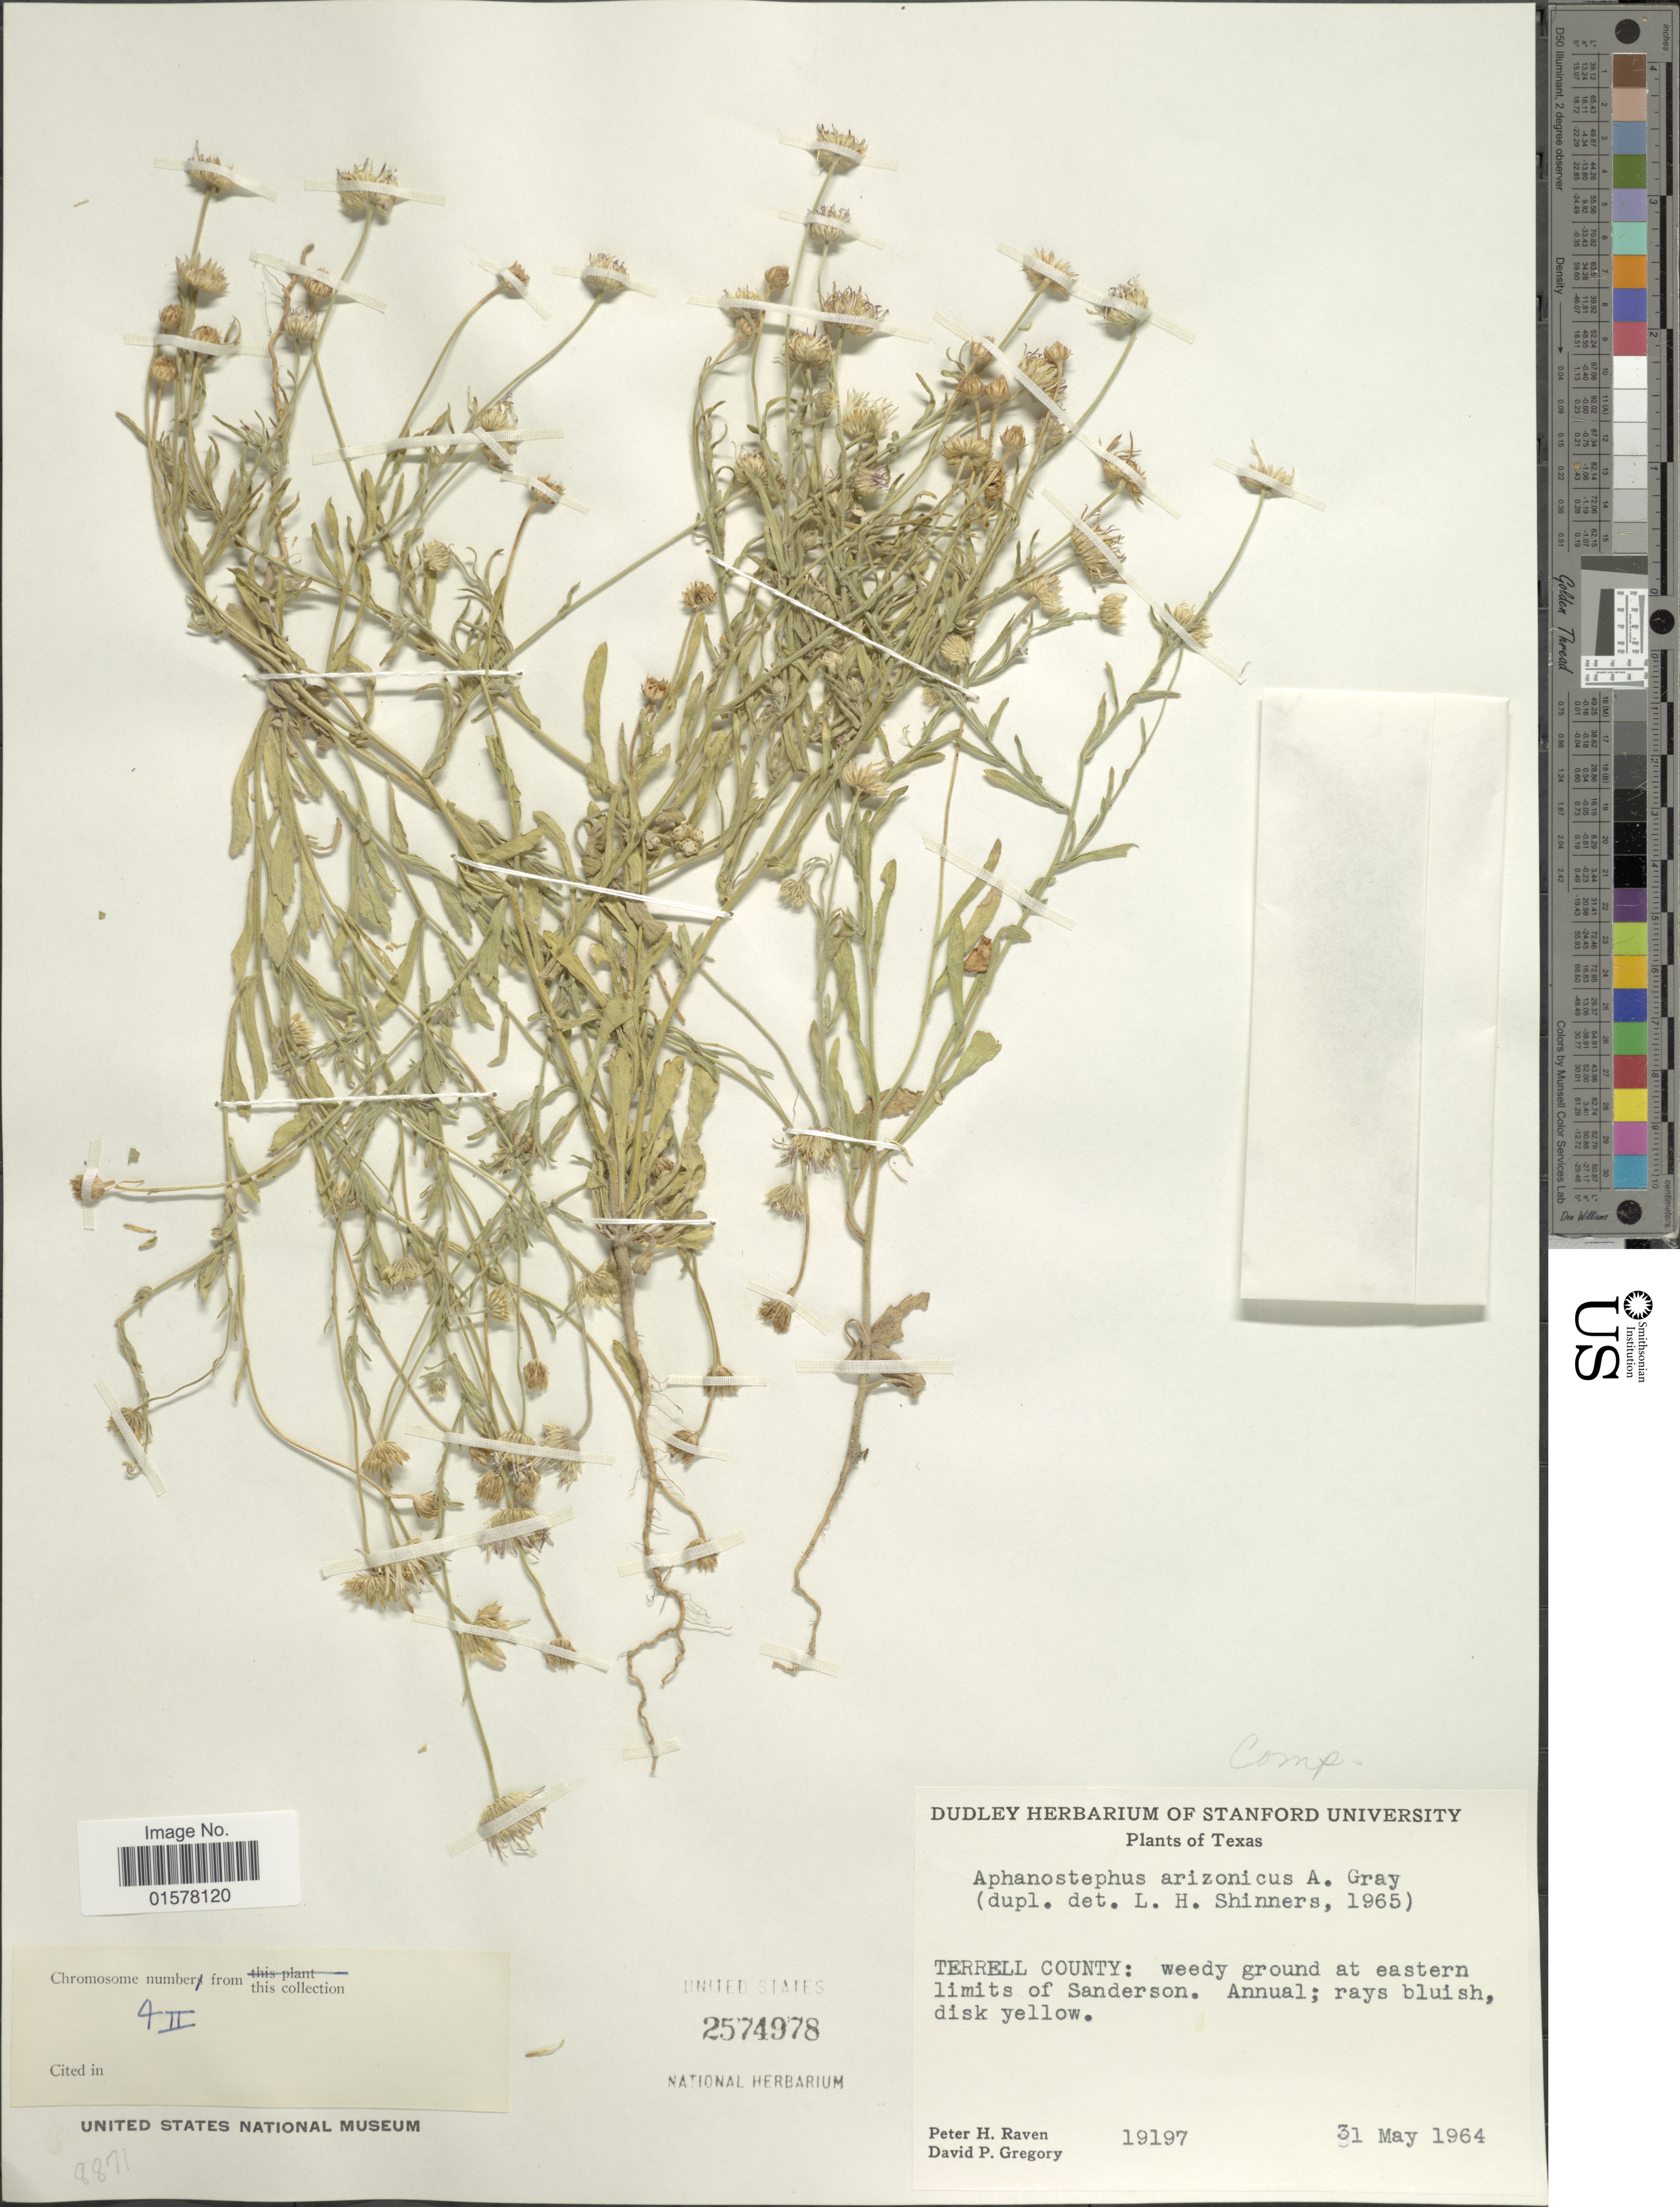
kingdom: Plantae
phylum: Tracheophyta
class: Magnoliopsida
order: Asterales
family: Asteraceae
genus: Aphanostephus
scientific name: Aphanostephus arizonicus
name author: A. Gray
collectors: P. Raven & D. Gregory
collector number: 19197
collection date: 1964-05-31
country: United States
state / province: Texas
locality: Texas. Terrell County: weedy ground at eastern limits of Sanderson.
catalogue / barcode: US 2574978